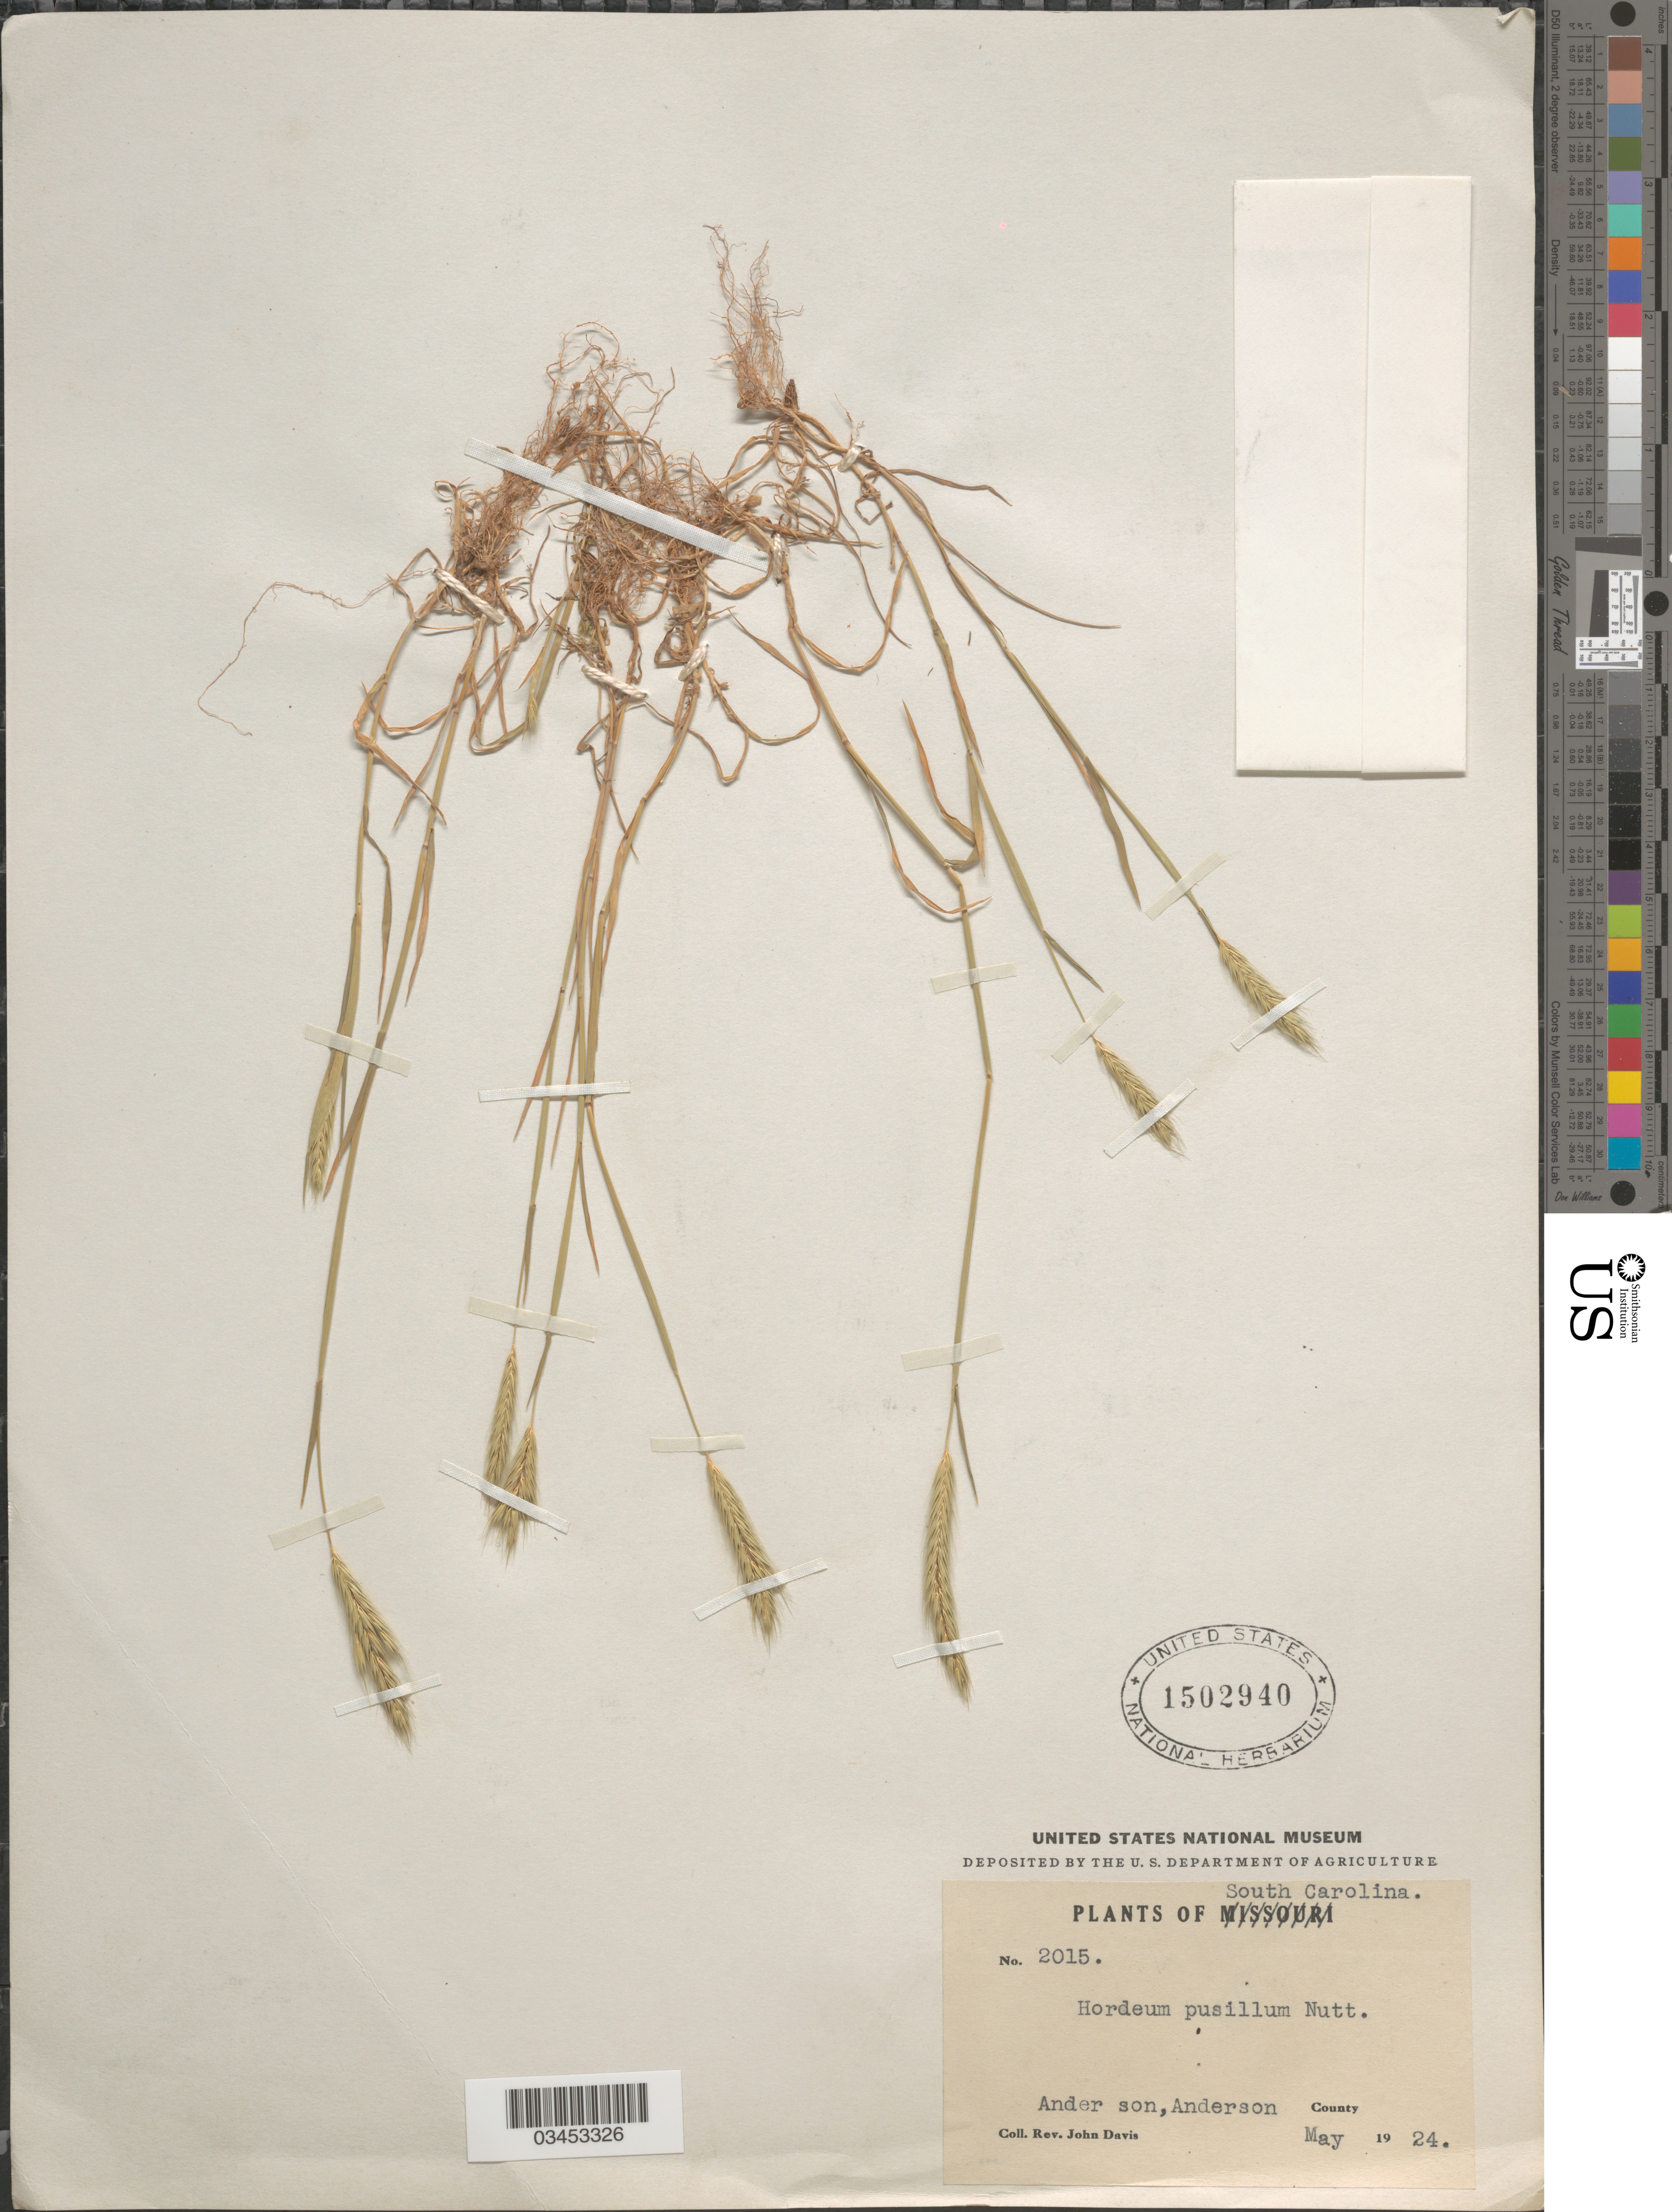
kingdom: Plantae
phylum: Tracheophyta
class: Liliopsida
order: Poales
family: Poaceae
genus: Hordeum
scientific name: Hordeum pusillum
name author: Nutt.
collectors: J. Davis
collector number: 2015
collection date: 1924-05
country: United States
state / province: South Carolina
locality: Ander son, Anderson County.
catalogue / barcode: US 1502940